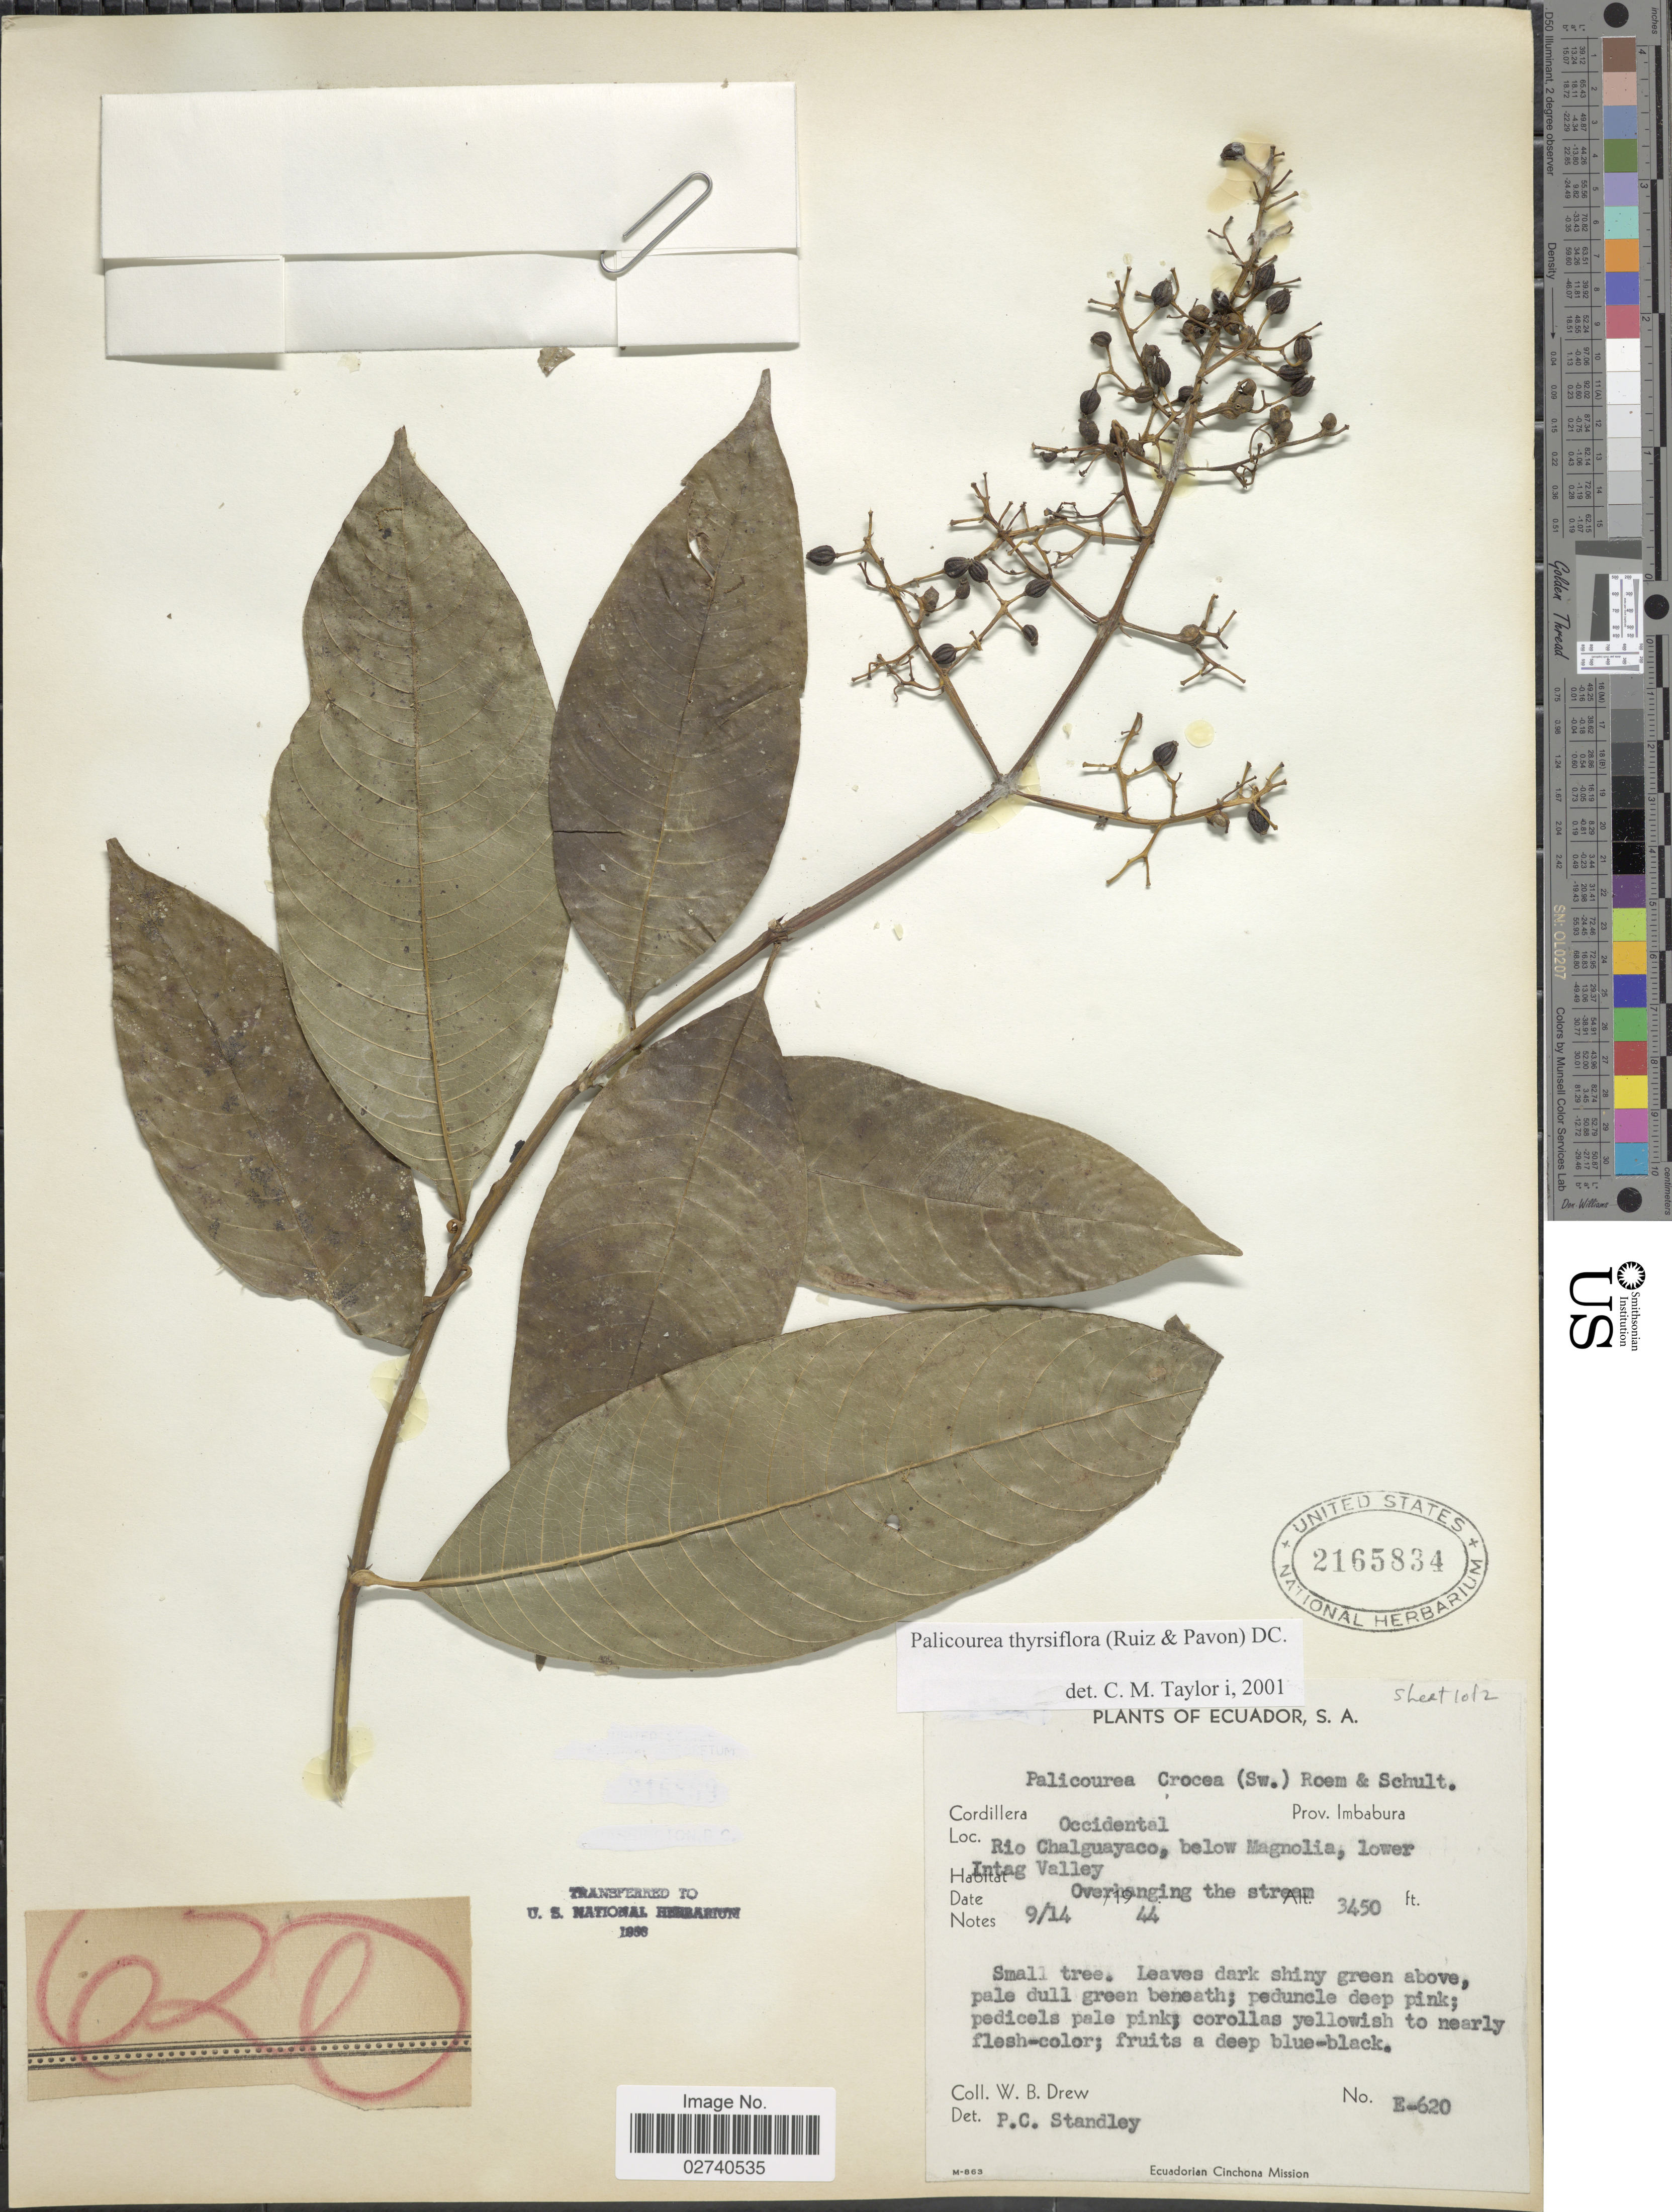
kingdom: Plantae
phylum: Tracheophyta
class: Magnoliopsida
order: Gentianales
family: Rubiaceae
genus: Palicourea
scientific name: Palicourea thyrsiflora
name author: (Ruiz & Pav.) DC.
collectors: W. B. Drew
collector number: E-620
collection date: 1944-09-14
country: Ecuador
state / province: Imbabura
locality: Cordillera Occidental. Above Rio Chalguayaco, below Magnolia, lower Intag Valley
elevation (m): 1052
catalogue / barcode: US 2165834